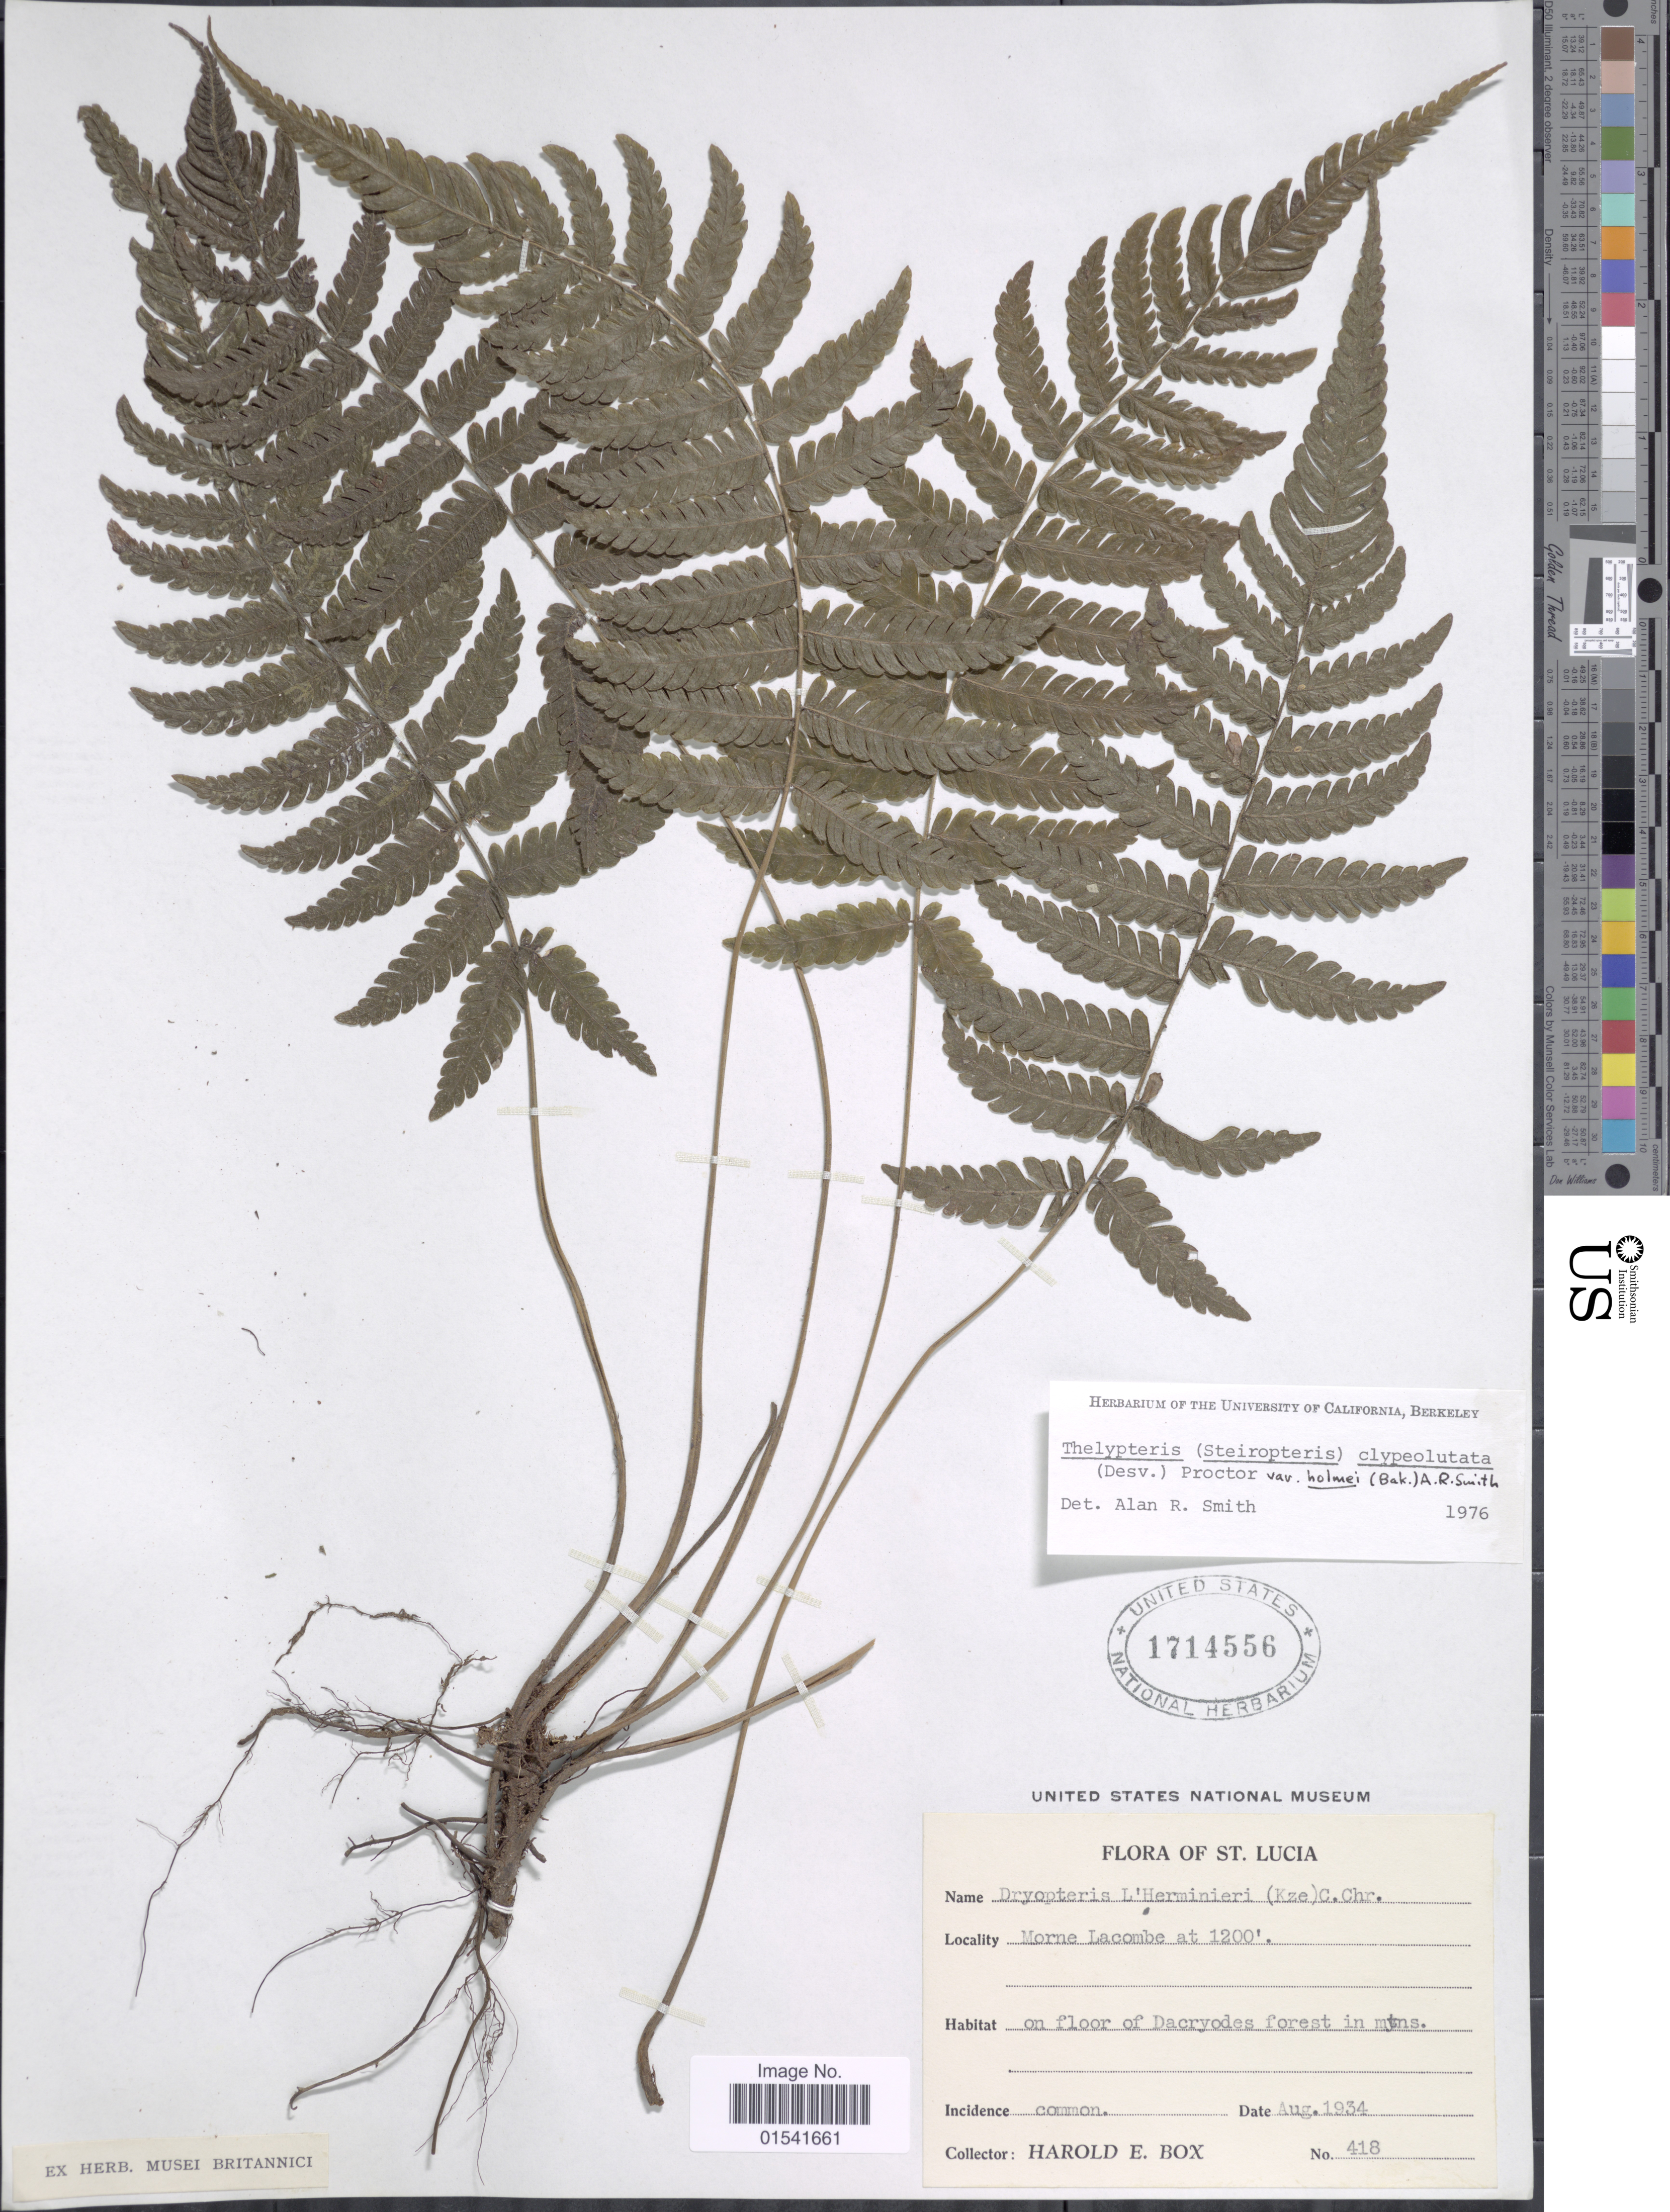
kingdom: Plantae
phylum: Tracheophyta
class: Polypodiopsida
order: Polypodiales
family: Thelypteridaceae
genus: Steiropteris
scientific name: Steiropteris clypeolutata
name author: (Desv.) Pic. Serm.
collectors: H. E. Box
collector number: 418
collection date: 1934-08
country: St. Lucia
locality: Morne Lacombe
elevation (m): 366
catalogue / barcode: US 1714556